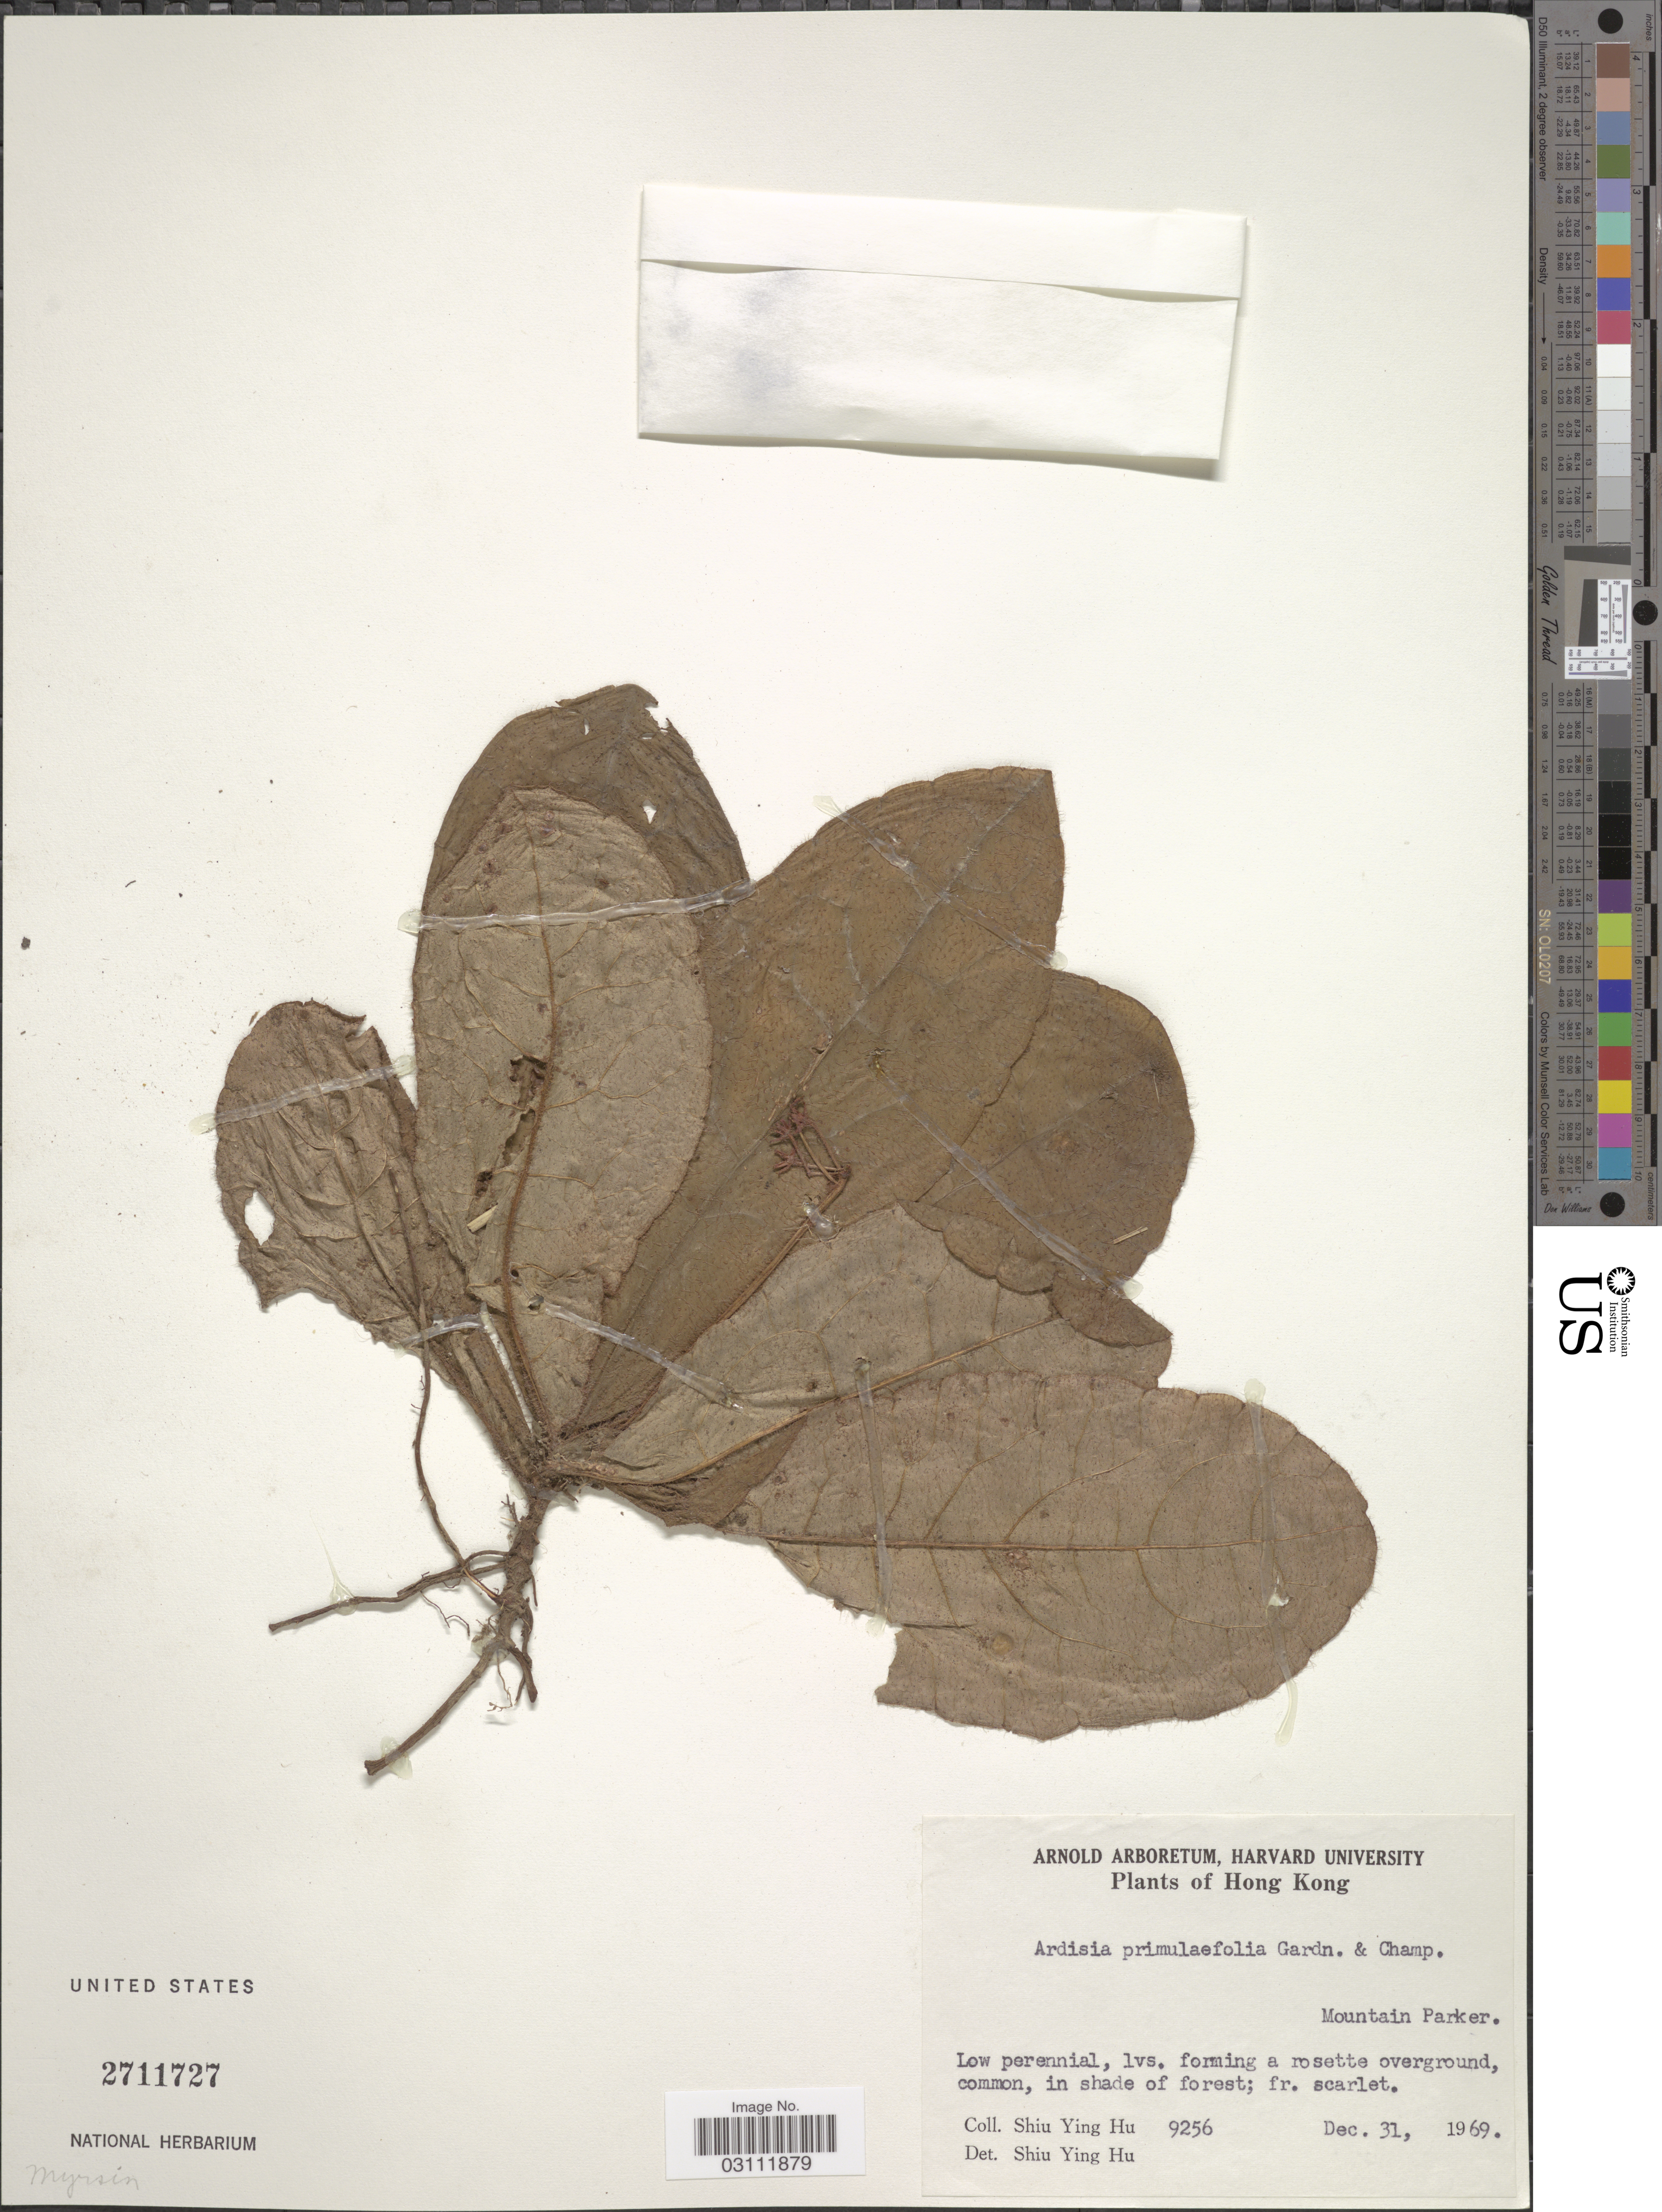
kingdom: Plantae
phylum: Tracheophyta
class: Magnoliopsida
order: Ericales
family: Primulaceae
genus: Ardisia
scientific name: Ardisia primulifolia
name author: Gardner & Champ.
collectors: S. Y. Hu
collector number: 9256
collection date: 1969-12-31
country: China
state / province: Hong Kong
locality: Mountain Parker.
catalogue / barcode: US 2711727